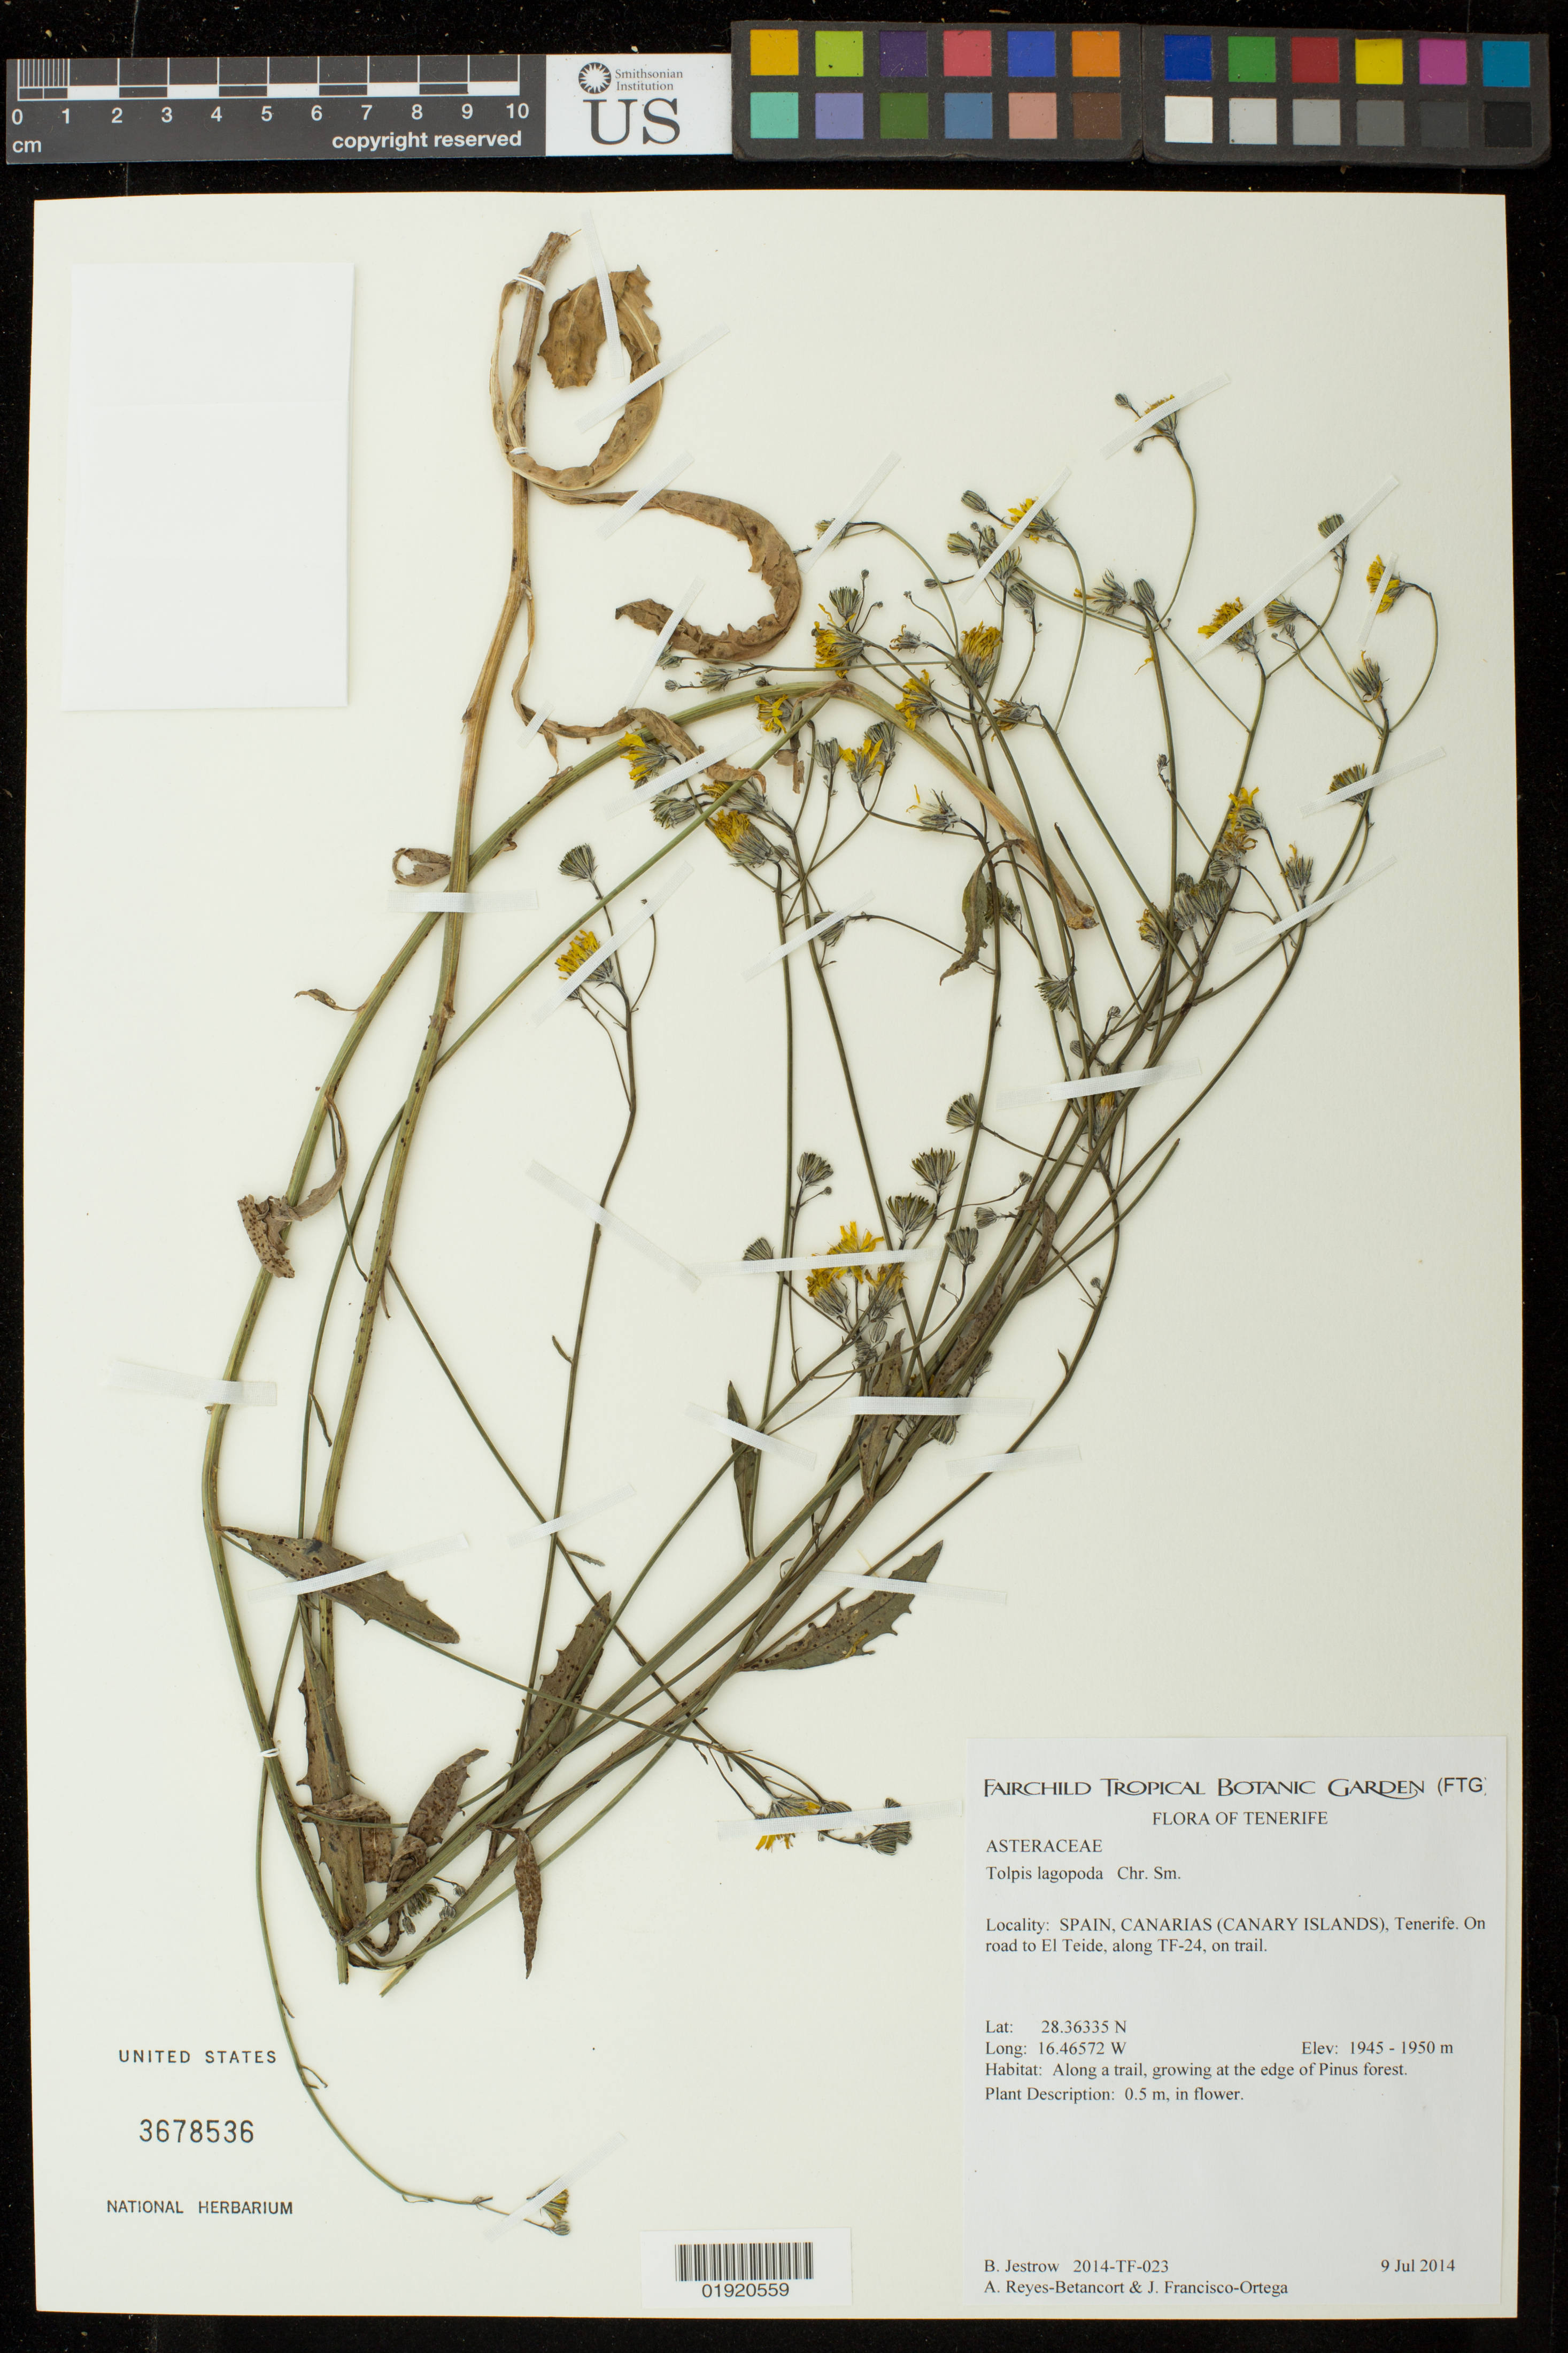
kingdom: Plantae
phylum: Tracheophyta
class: Magnoliopsida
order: Asterales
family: Asteraceae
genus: Tolpis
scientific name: Tolpis lagopoda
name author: Link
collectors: B. Jestrow, A. Reyes-Betancort & J. Fransisco-Ortega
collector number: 023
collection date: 2014-07-09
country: Spain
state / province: Canarias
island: Tenerife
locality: Spain, Canarias (Canary Islands), Tenerife.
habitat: Along a trail, growing at the edge of Pinus forest.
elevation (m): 1945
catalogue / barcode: US 3678536